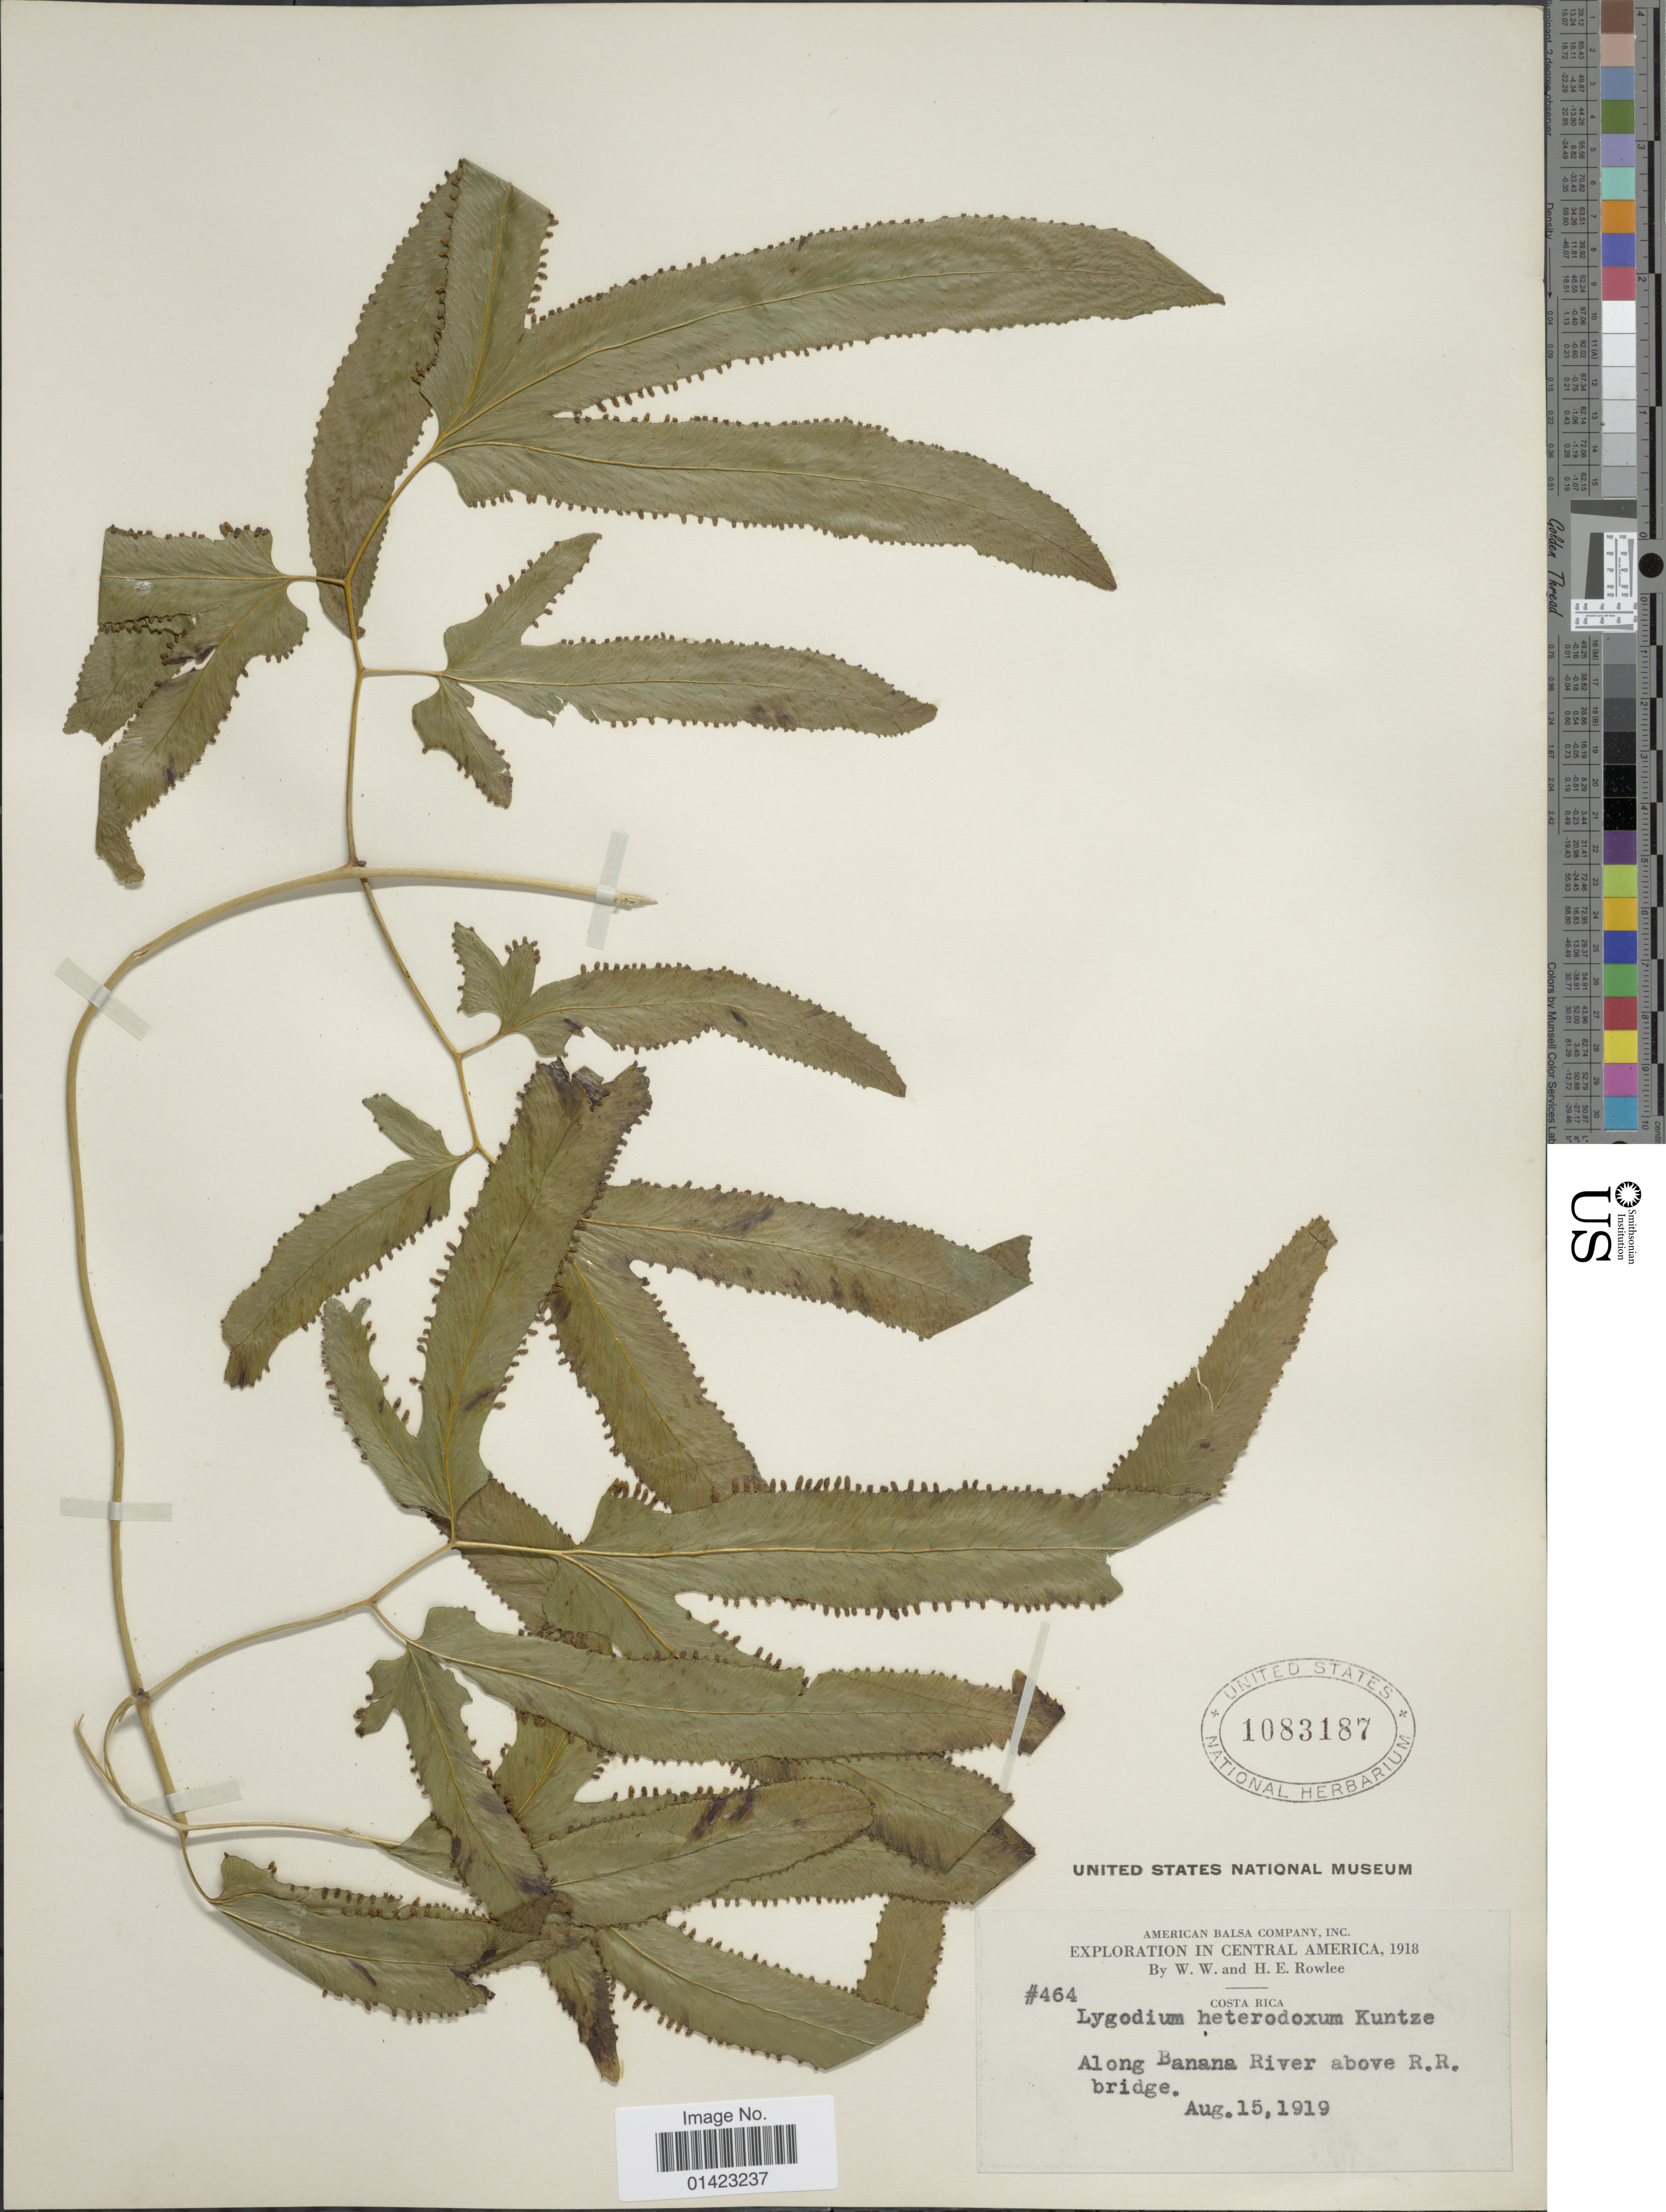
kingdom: Plantae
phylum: Tracheophyta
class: Polypodiopsida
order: Schizaeales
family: Lygodiaceae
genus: Lygodium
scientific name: Lygodium heterodoxum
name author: Kunze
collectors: W. W. Rowlee & H. E. Rowlee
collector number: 464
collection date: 1919-08-15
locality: Central America, Along Banana River above R. R. bridge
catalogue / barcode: US 1083187